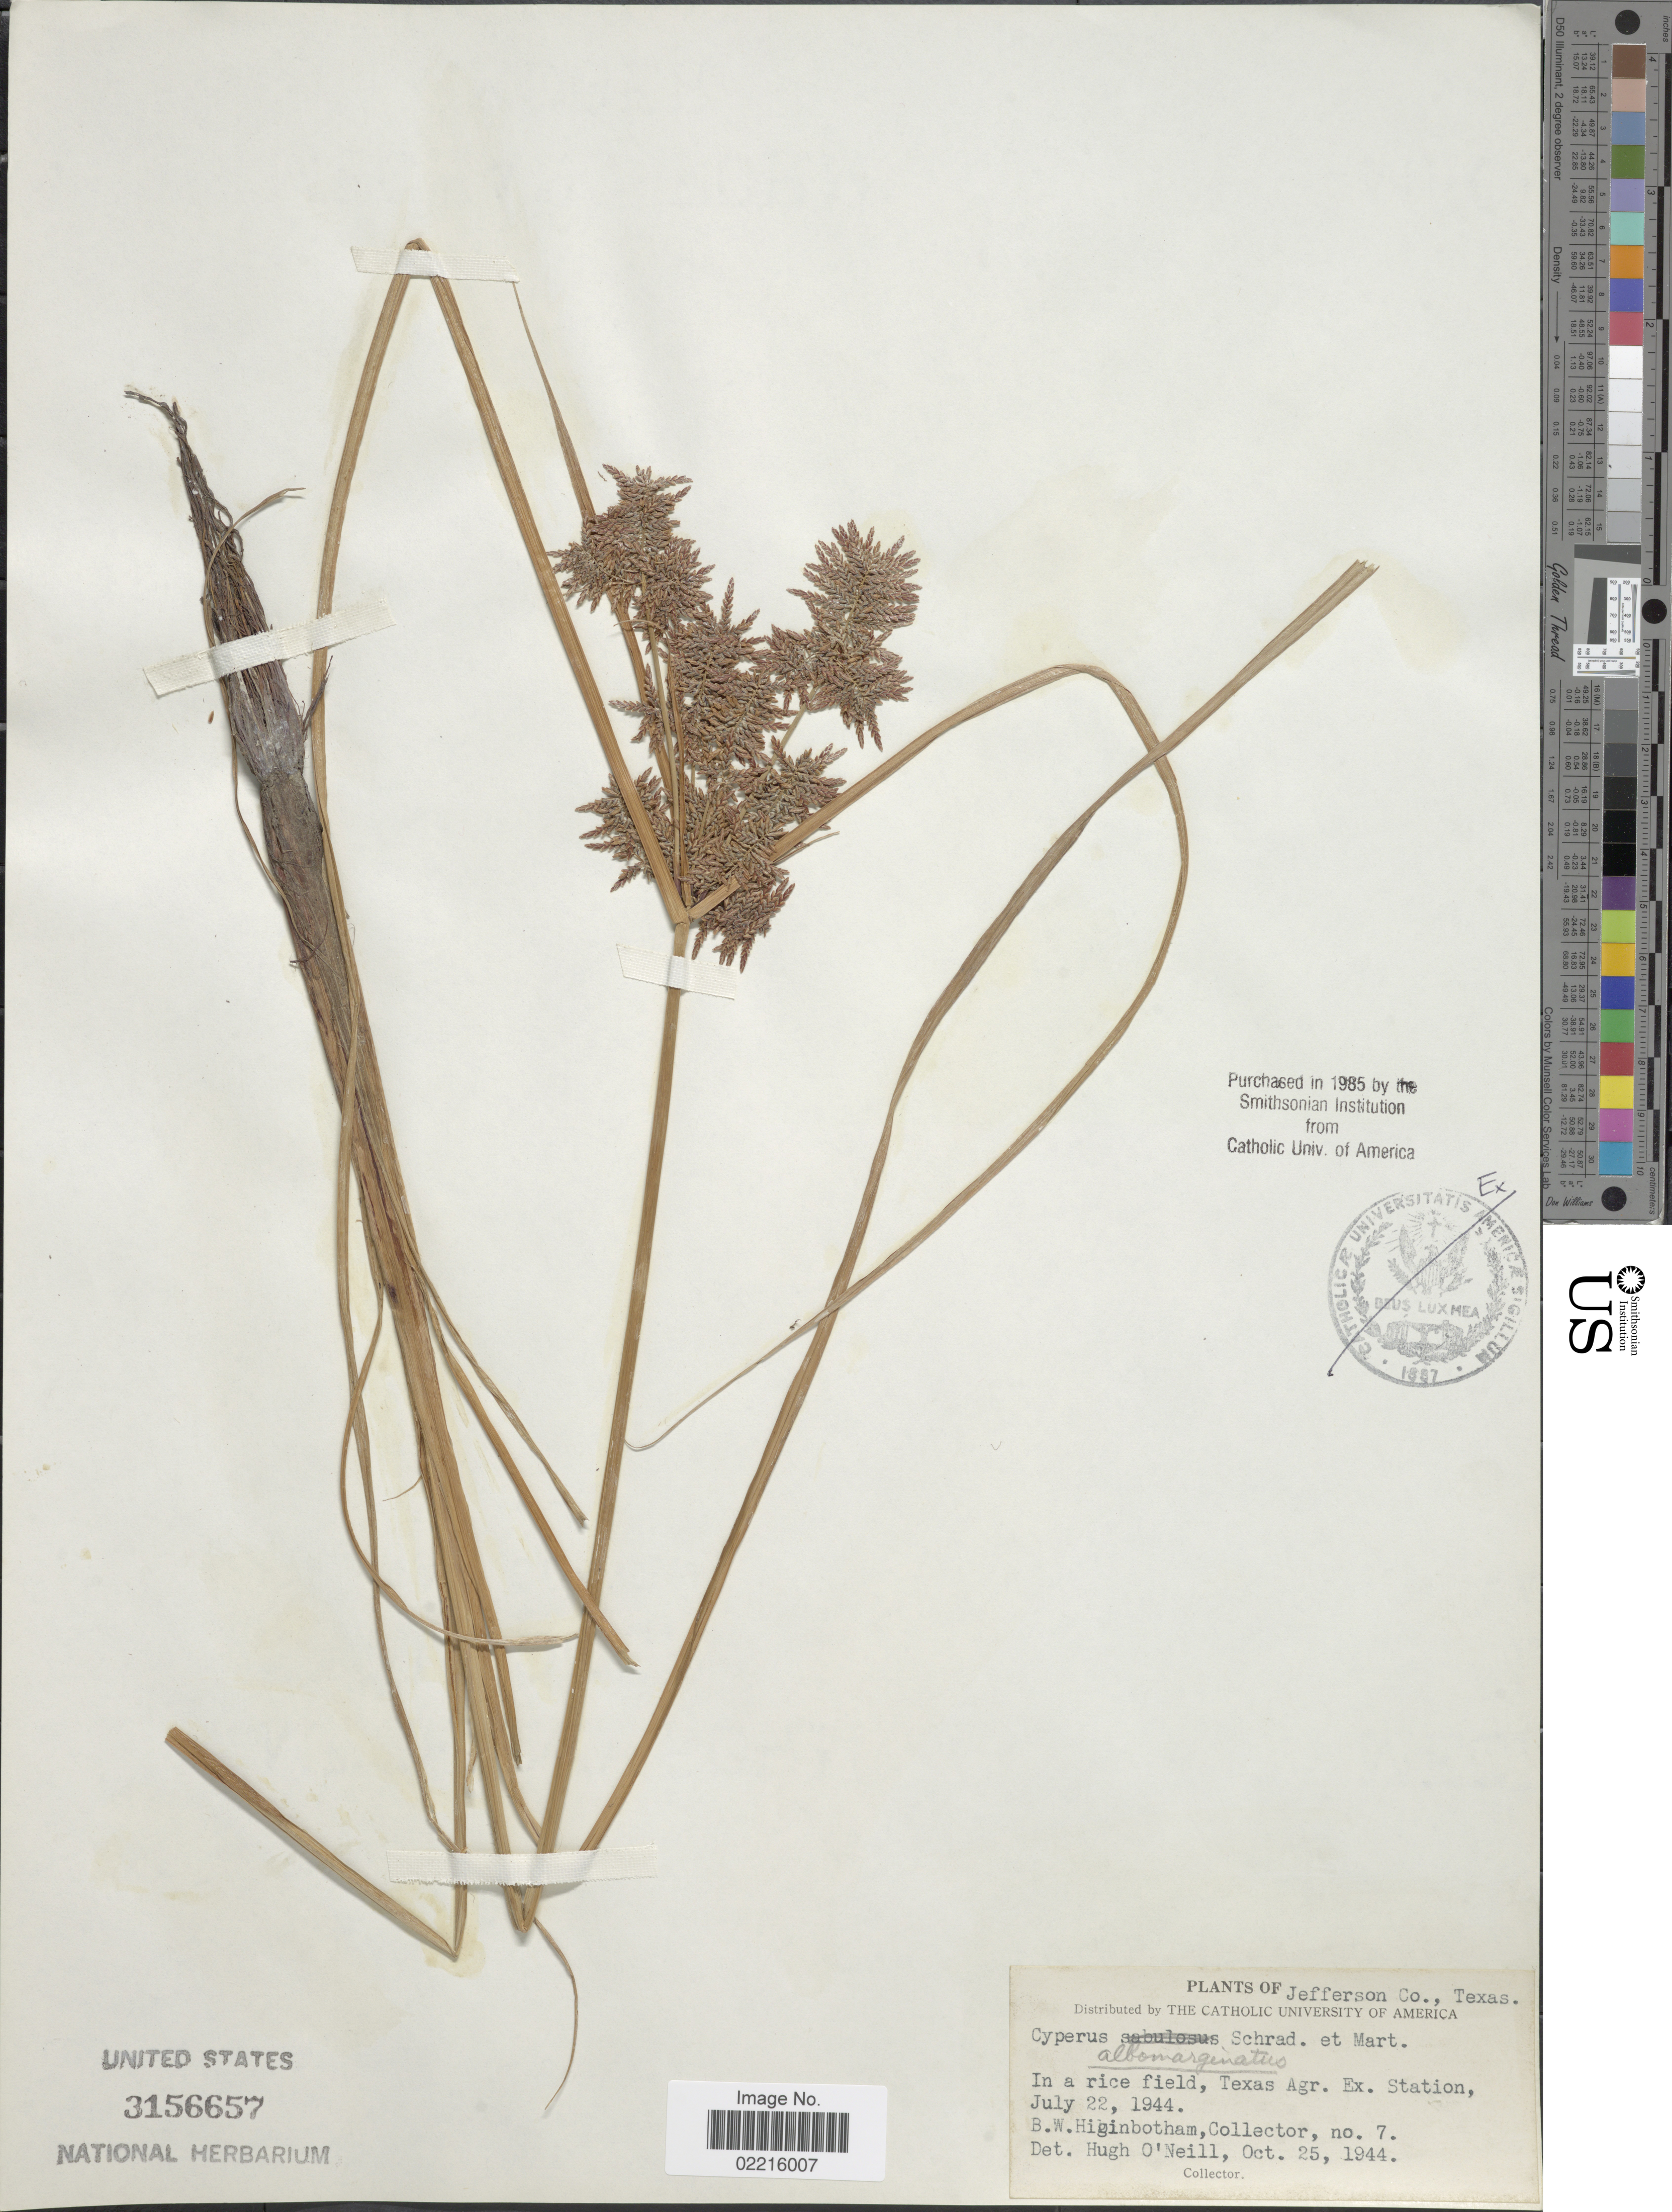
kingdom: Plantae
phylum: Tracheophyta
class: Liliopsida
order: Poales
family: Cyperaceae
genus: Cyperus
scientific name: Cyperus flavicomus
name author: Michx.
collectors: B. Higinbotham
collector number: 7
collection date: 1944-07-22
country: United States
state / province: Texas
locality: Jefferson Co., In a rice field, Texas Agr. Ex. Station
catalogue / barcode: US 3156657